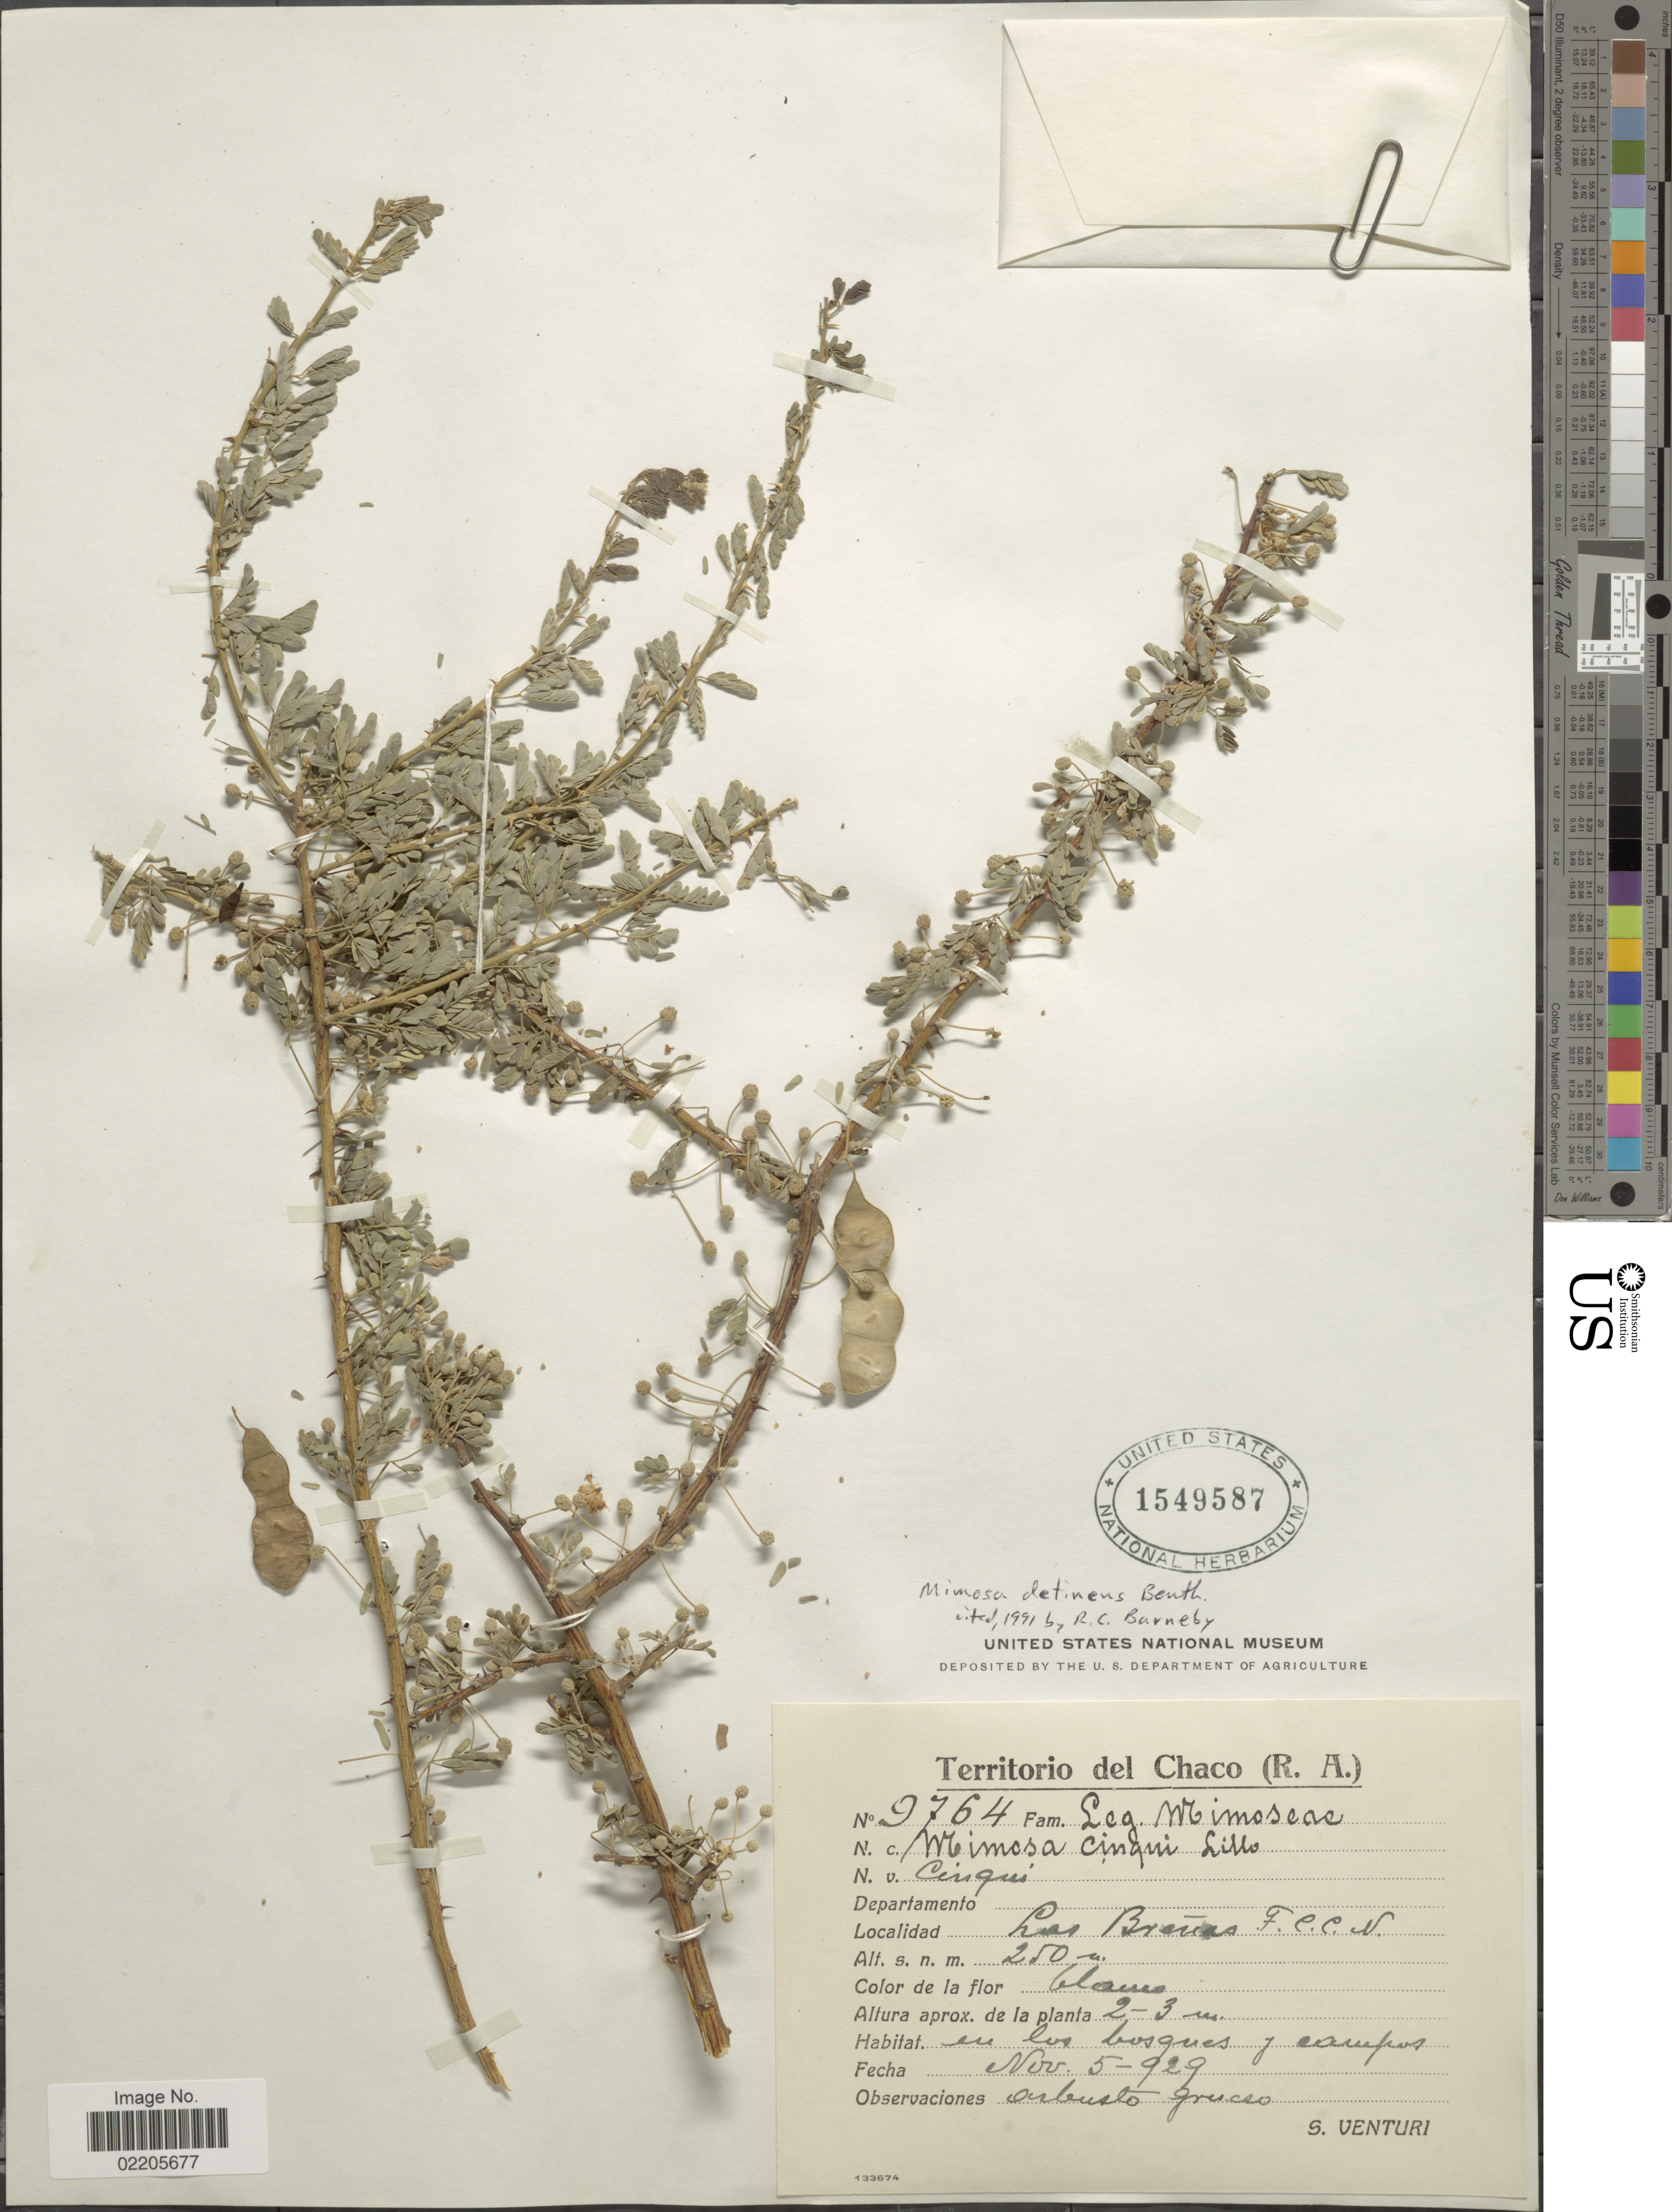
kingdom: Plantae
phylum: Tracheophyta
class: Magnoliopsida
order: Fabales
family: Fabaceae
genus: Mimosa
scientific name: Mimosa detinens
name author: Benth.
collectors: S. Venturi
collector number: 9764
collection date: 1929-11-05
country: Argentina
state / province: Chaco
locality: Territorio del Chaco (R. A.). Las Brenas F. C. C. N.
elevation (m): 250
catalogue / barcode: US 1549587